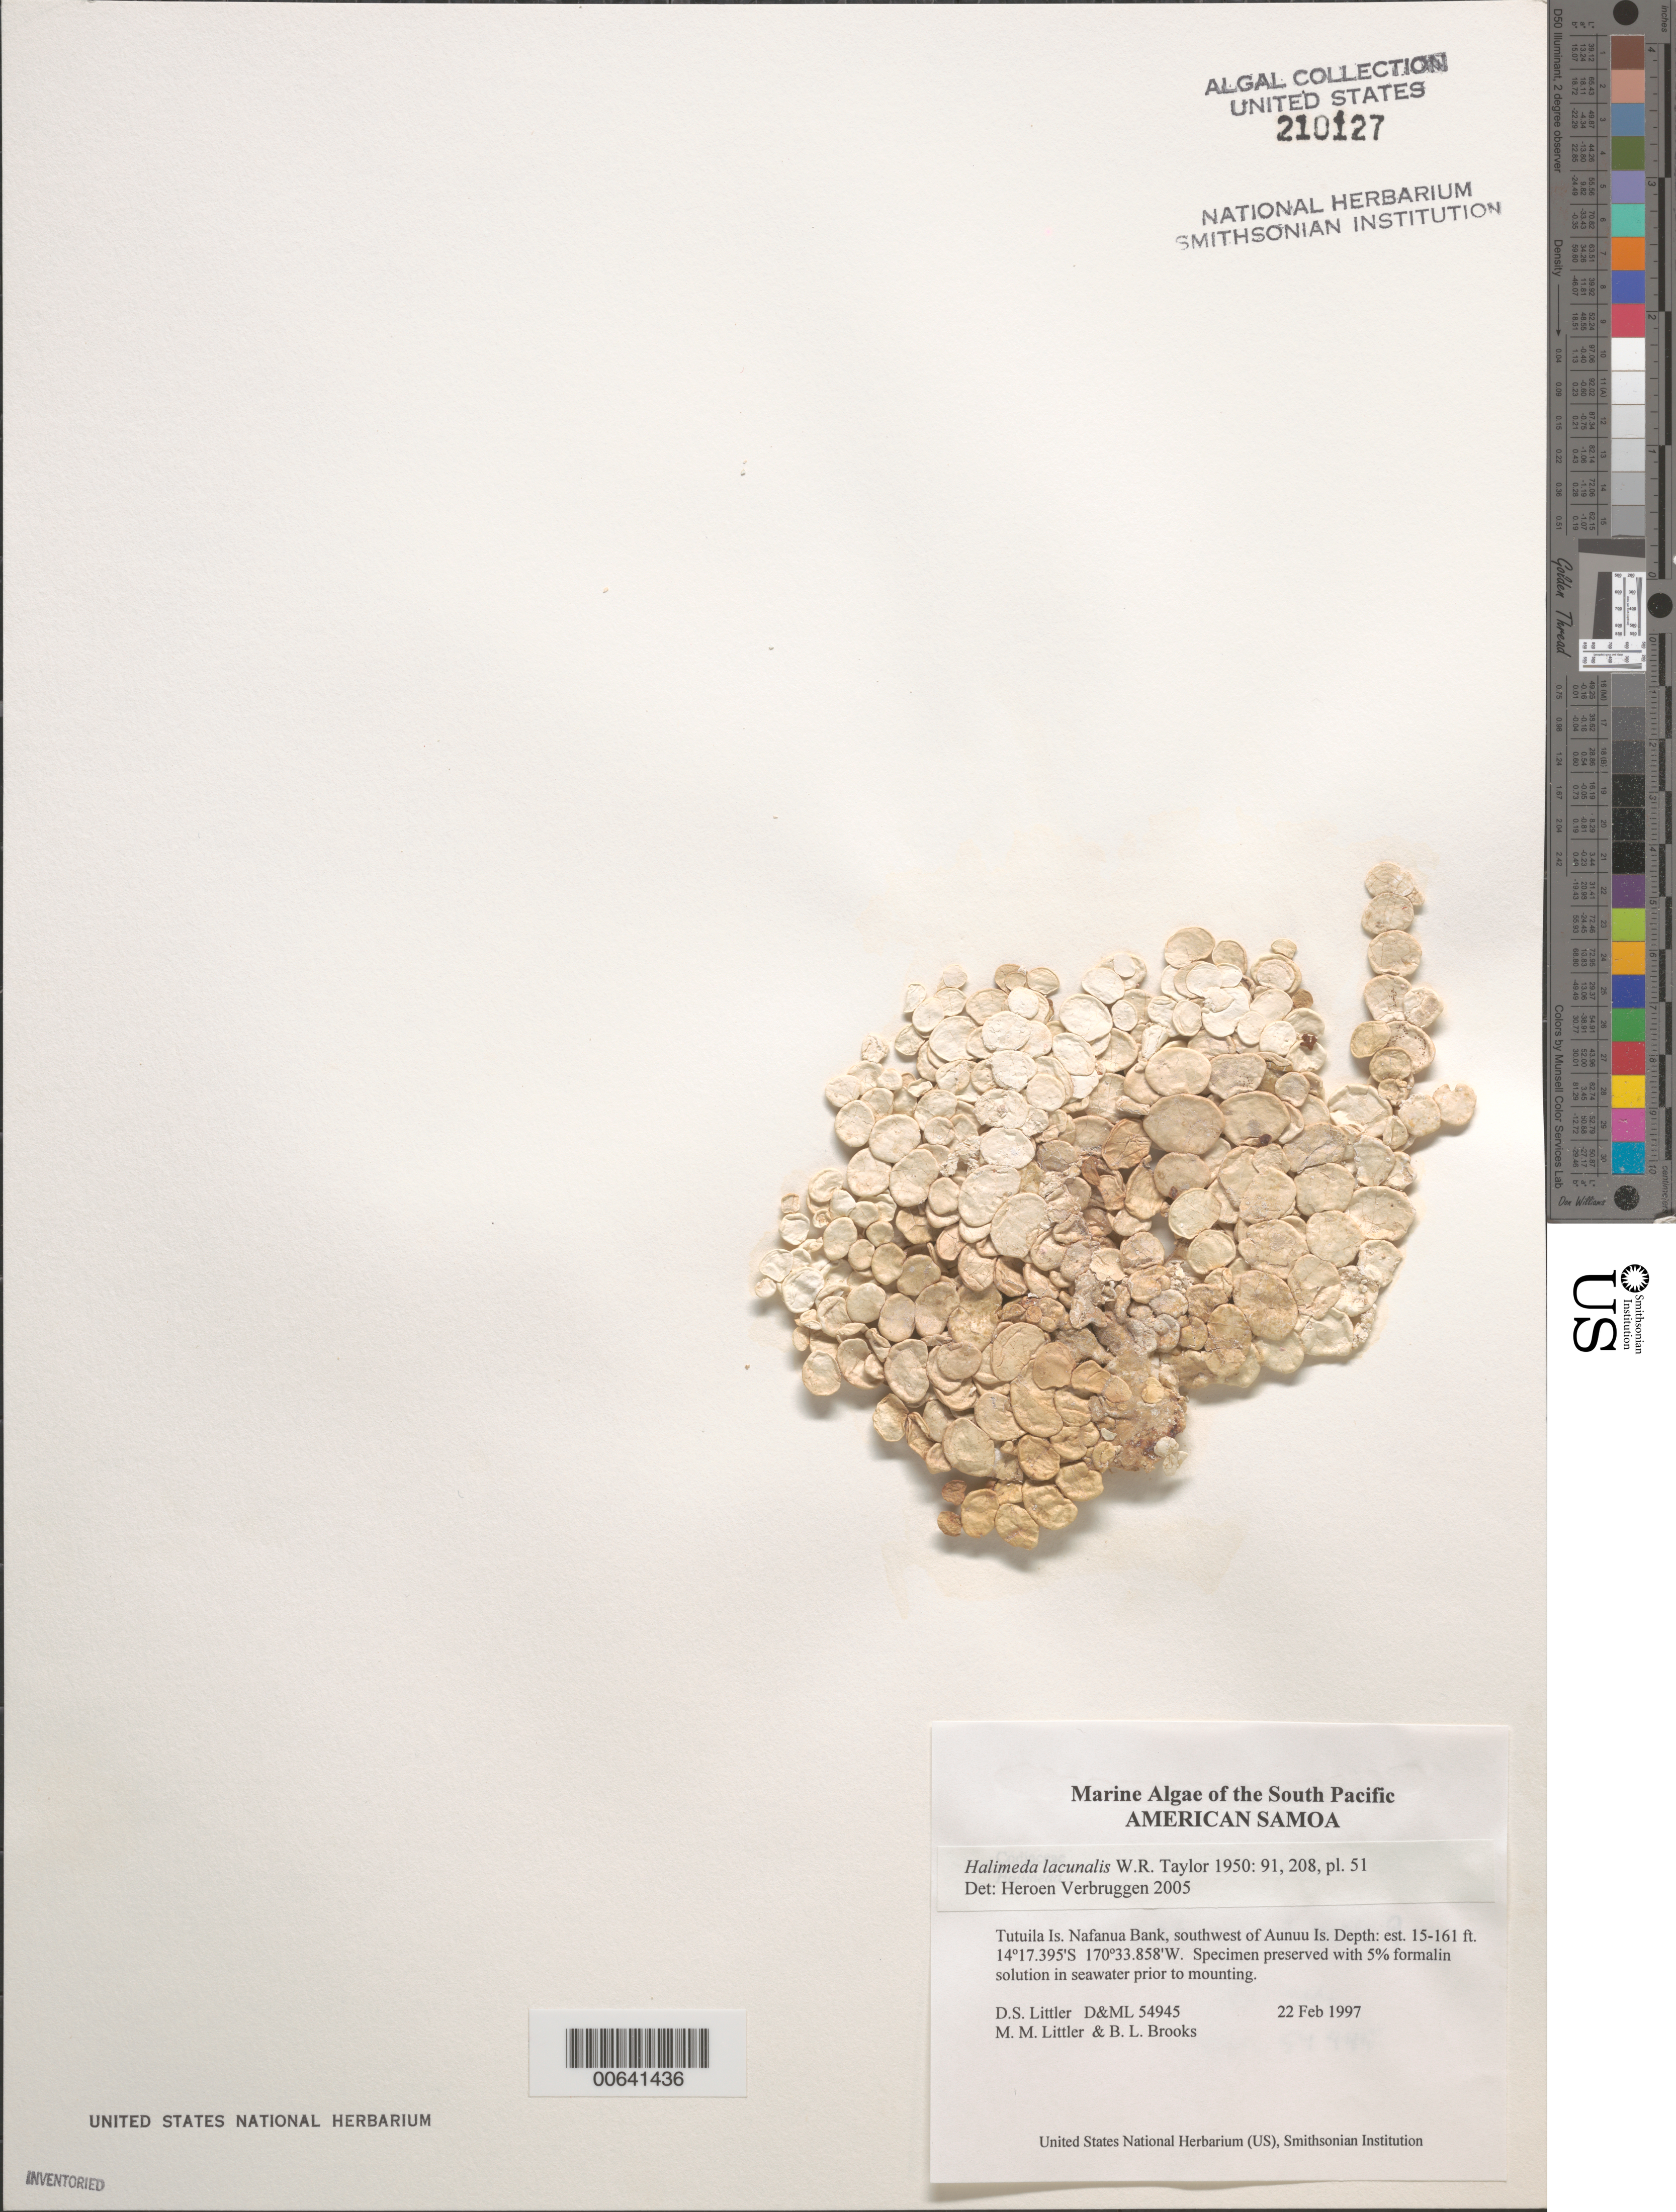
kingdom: Plantae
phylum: Chlorophyta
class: Ulvophyceae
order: Bryopsidales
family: Halimedaceae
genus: Halimeda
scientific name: Halimeda lacunalis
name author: W.R. Taylor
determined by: Verbruggen, H.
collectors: D. S. Littler, M. M. Littler & B. Brooks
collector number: D&ML 54945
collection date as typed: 22 Feb 1997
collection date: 1997-02-22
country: American Samoa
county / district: Eastern District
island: Tutua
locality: Nafanua Bank, southwest of Aunuu Island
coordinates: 14 17.395'S, 170 33.858'W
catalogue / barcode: US 210127